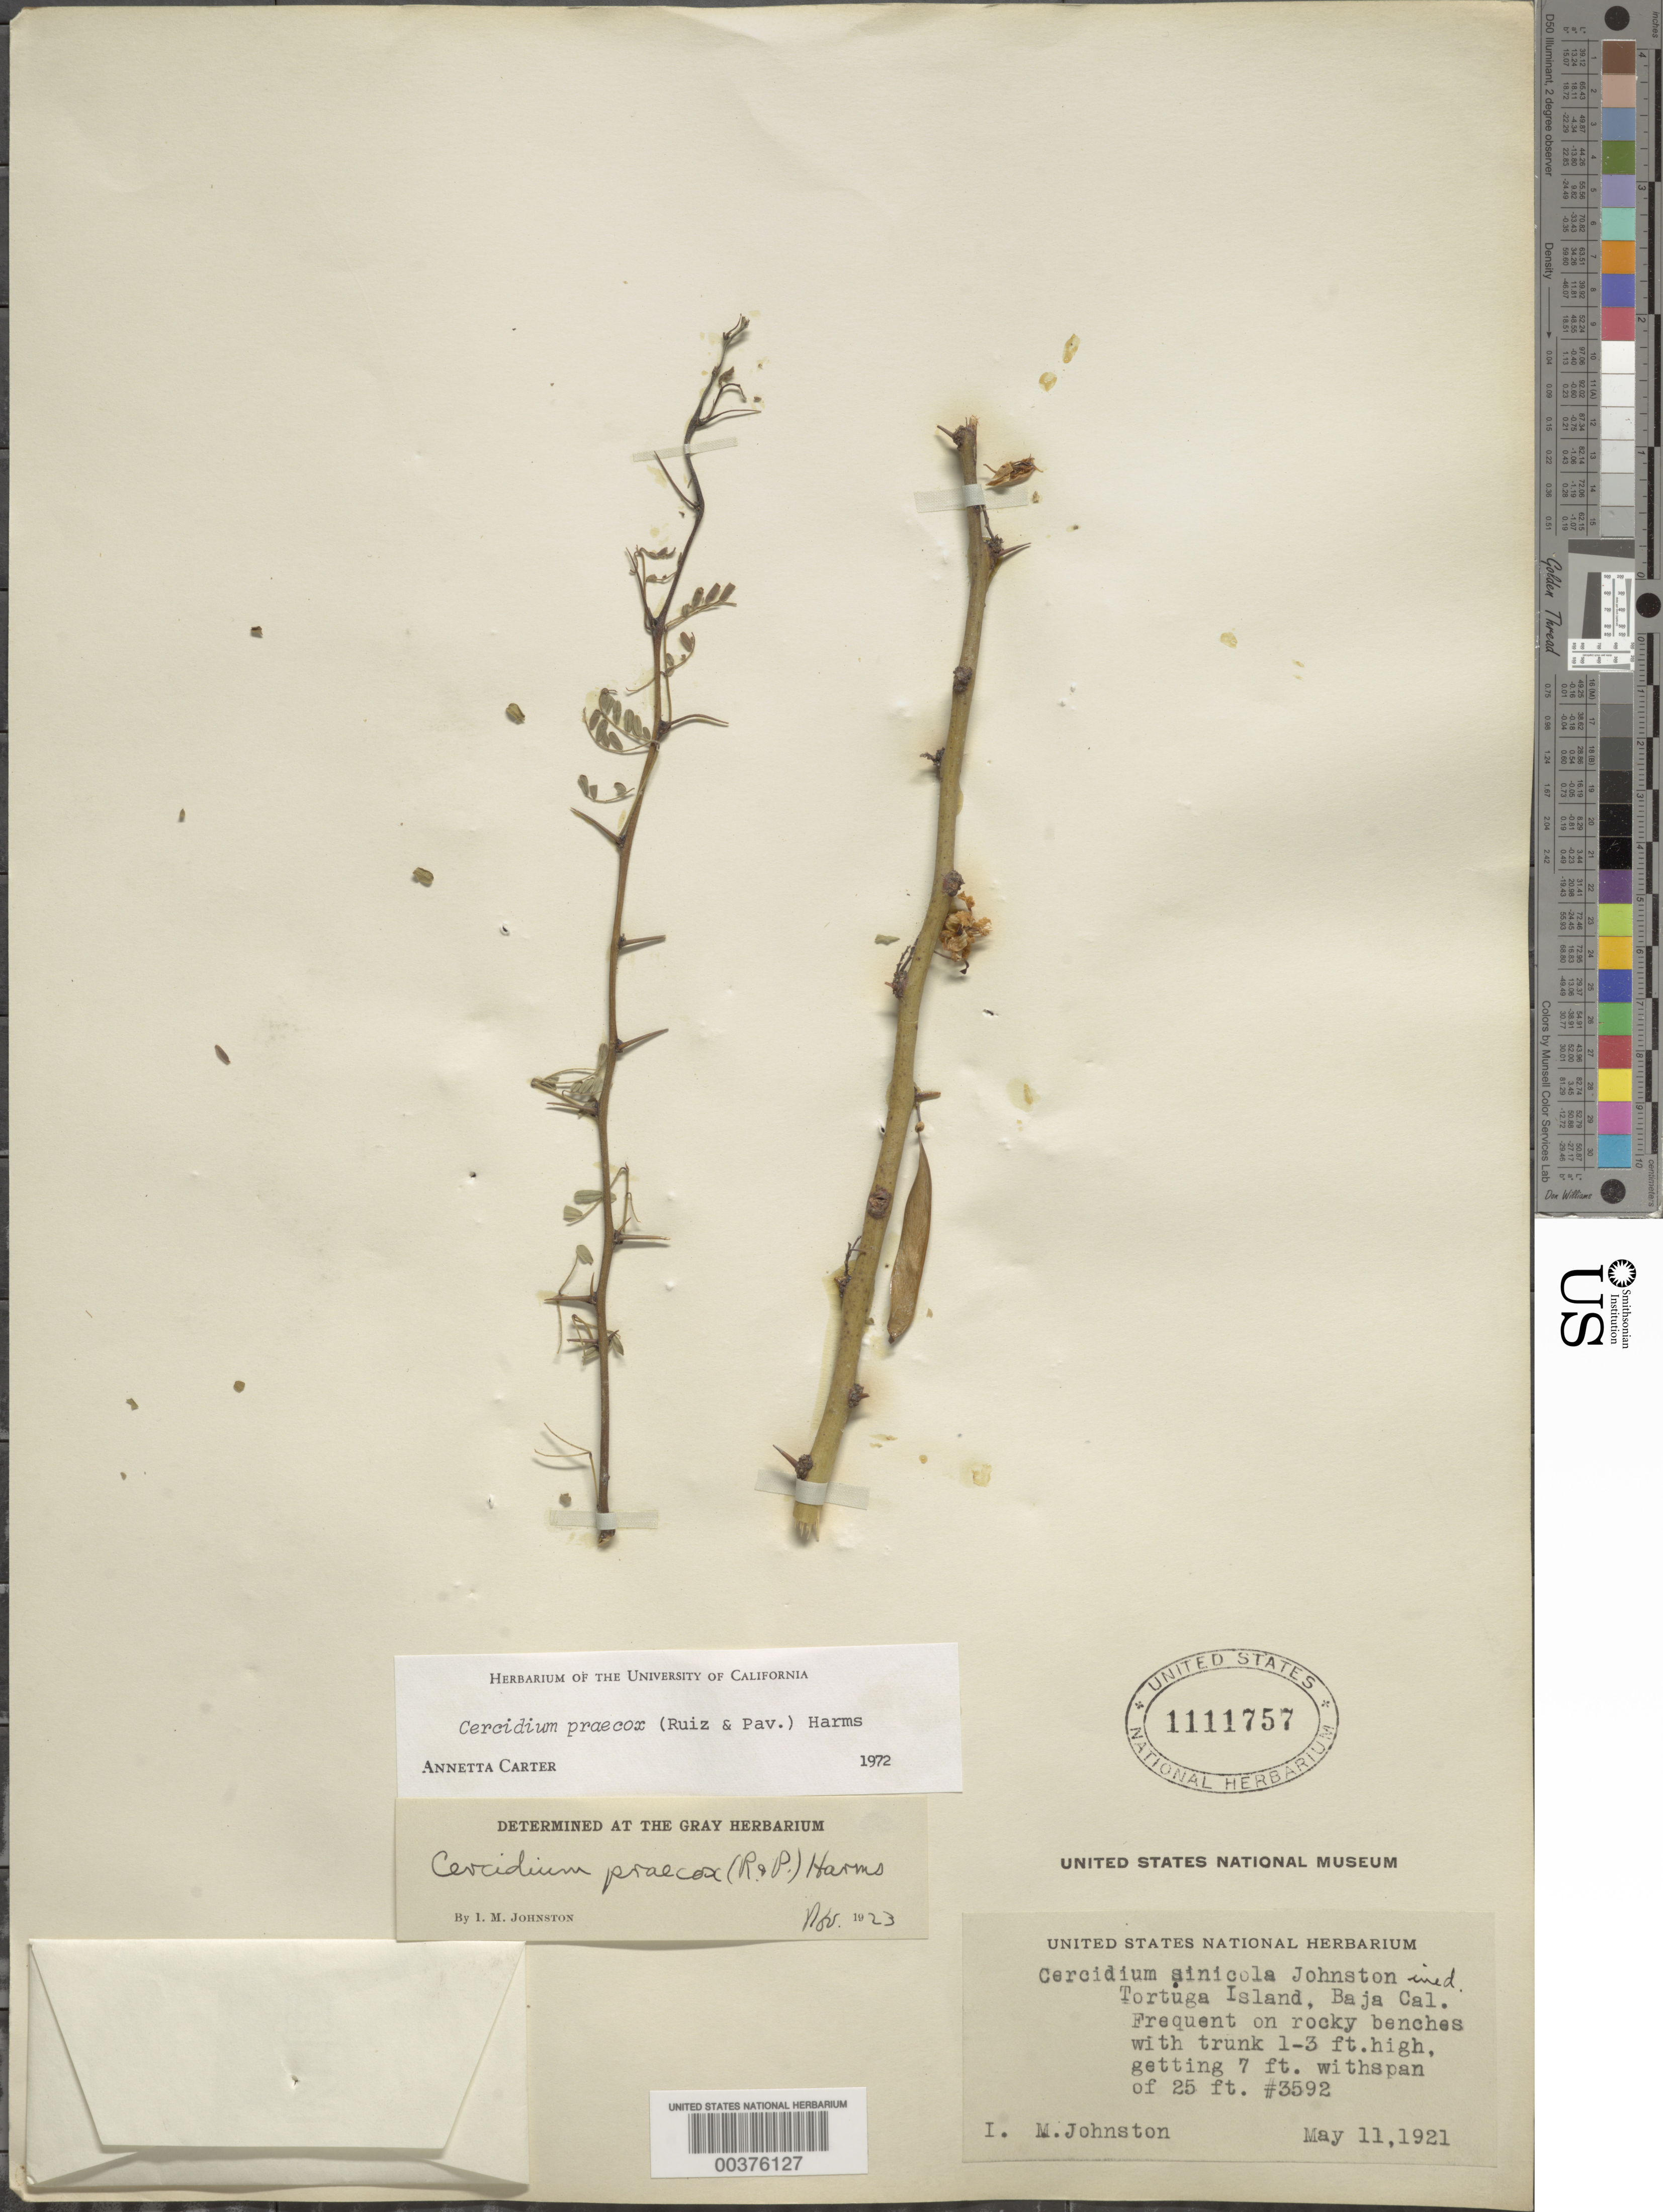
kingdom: Plantae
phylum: Tracheophyta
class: Magnoliopsida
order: Fabales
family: Fabaceae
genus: Parkinsonia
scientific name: Parkinsonia praecox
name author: (Ruiz & Pav.) J.E. Hawkins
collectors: I.M. Johnston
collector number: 3592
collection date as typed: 11 May 1921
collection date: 1921-05-11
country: Mexico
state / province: Baja California Sur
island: Tortuga Island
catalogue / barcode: US 1111757